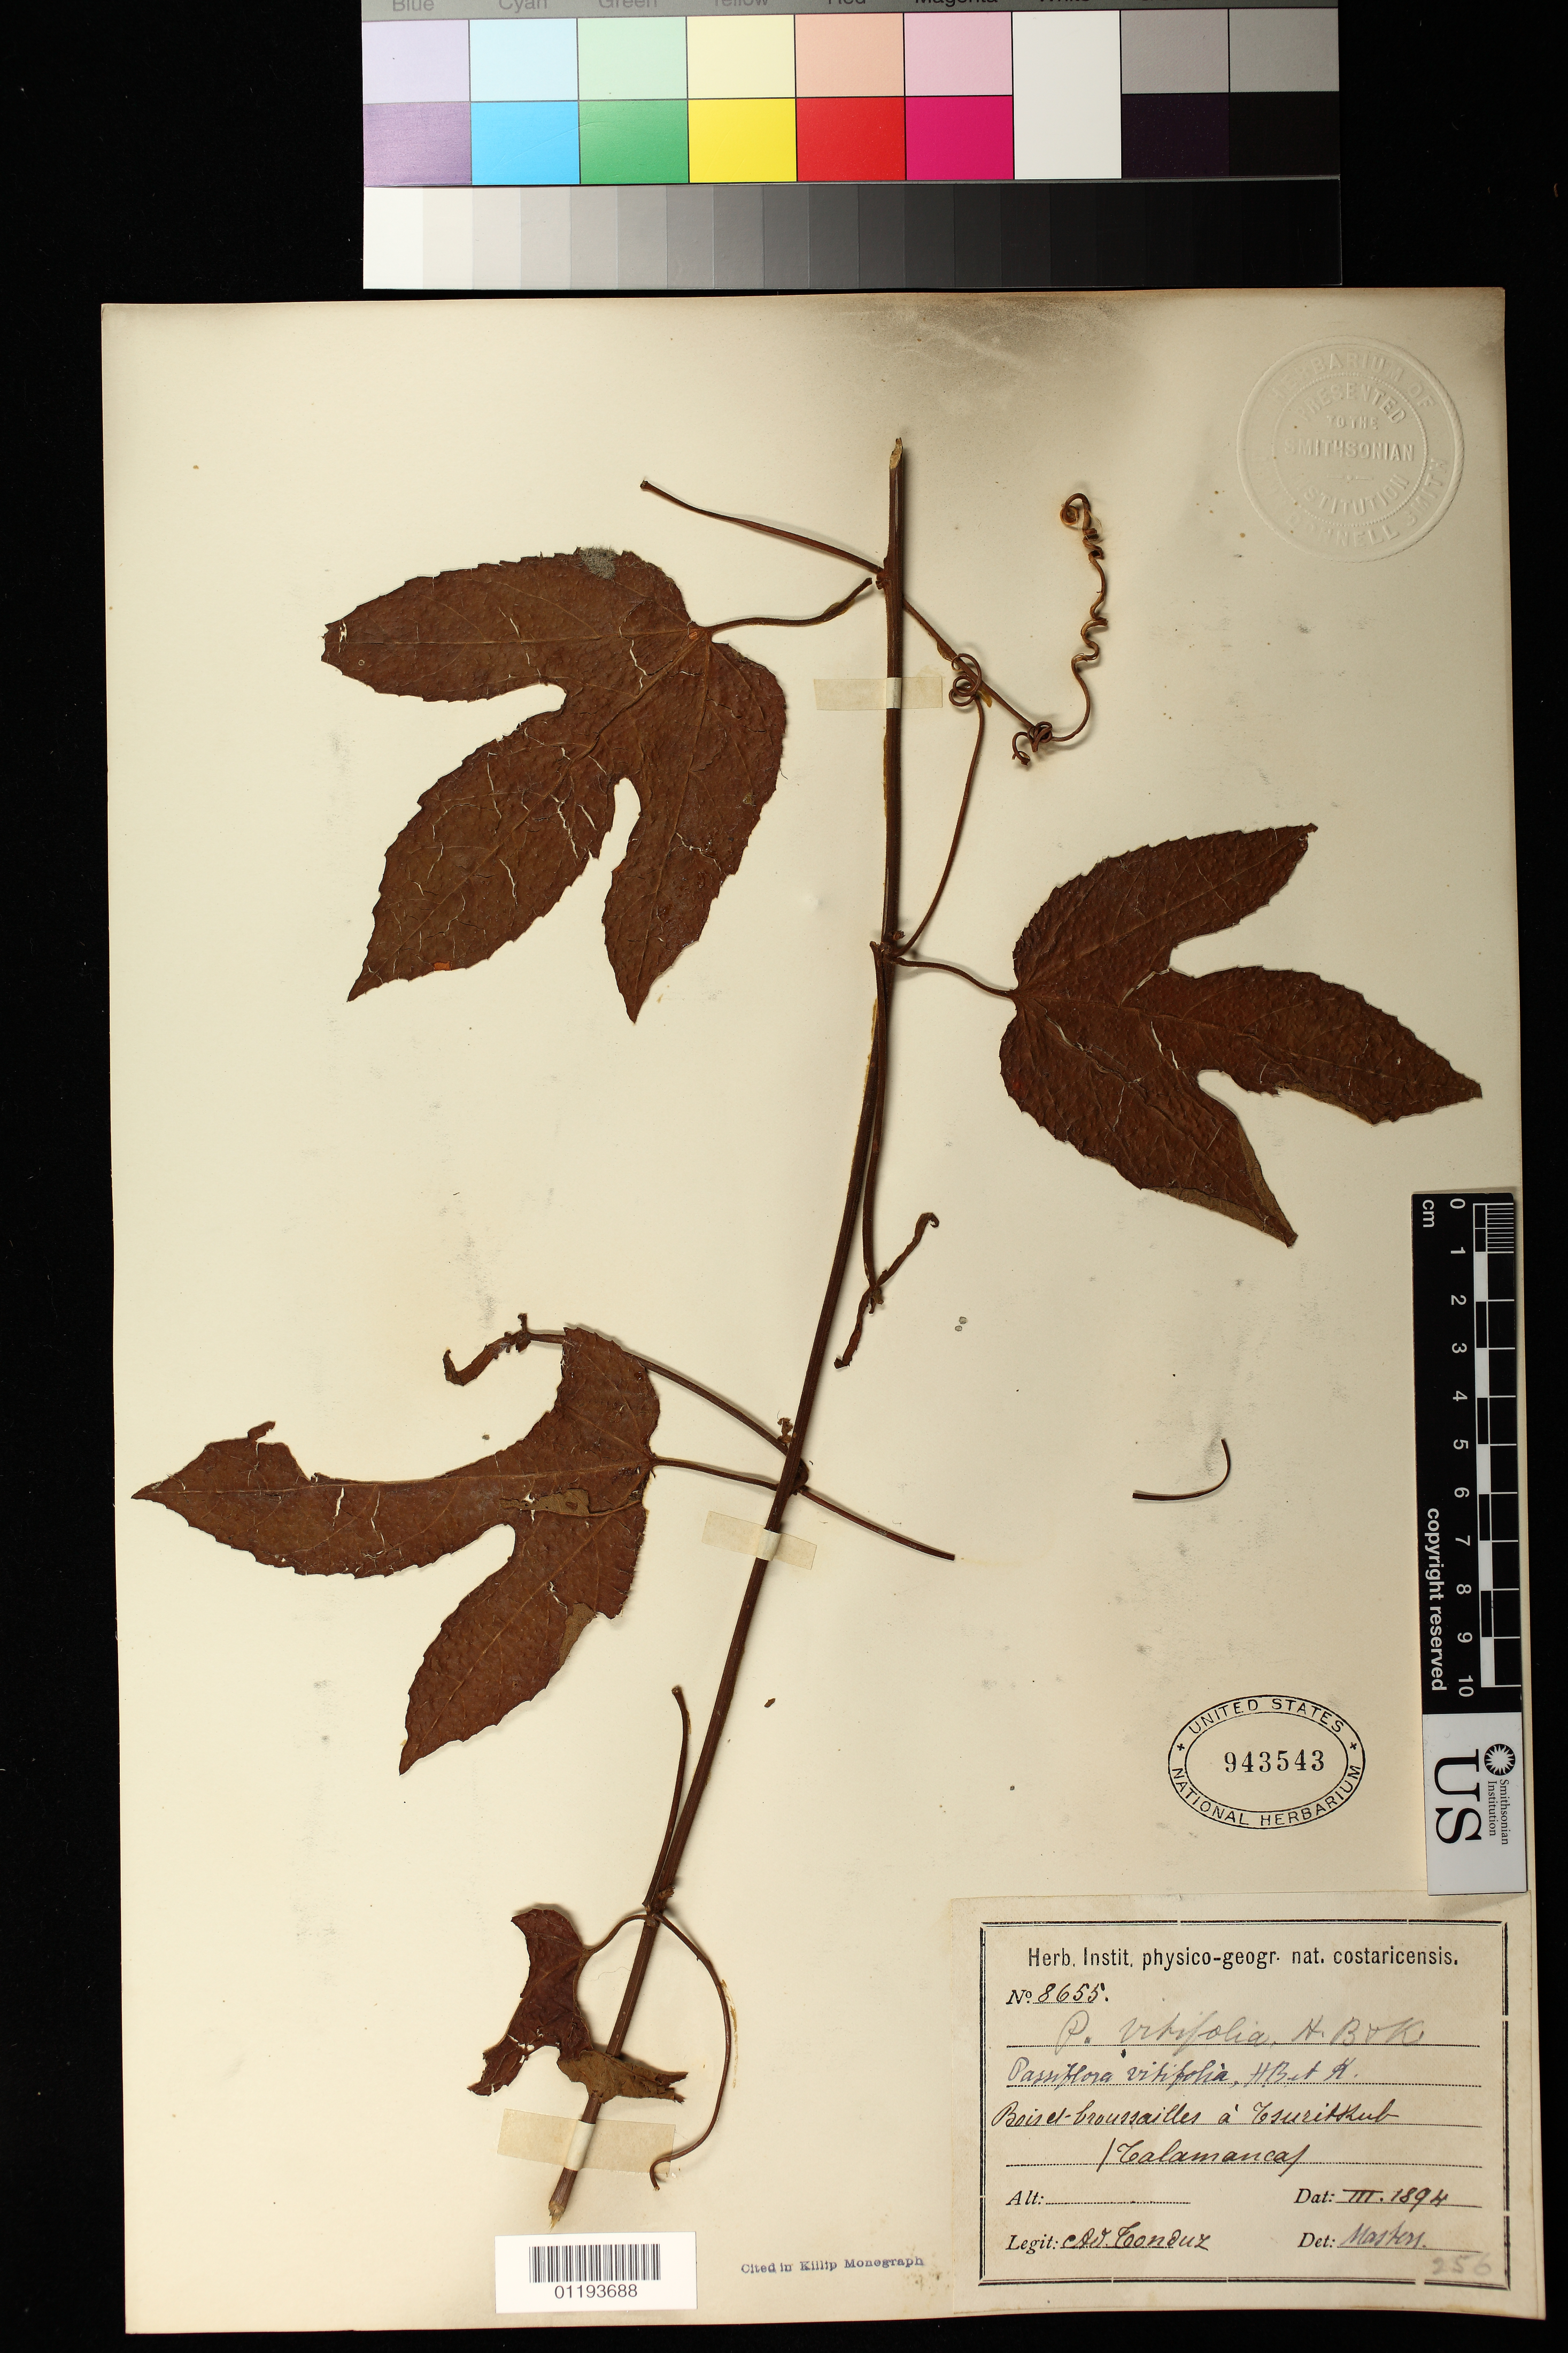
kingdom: Plantae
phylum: Tracheophyta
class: Magnoliopsida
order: Malpighiales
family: Passifloraceae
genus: Passiflora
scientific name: Passiflora vitifolia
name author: Kunth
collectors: A. Tonduz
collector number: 8655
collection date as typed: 1894-03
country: Costa Rica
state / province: Limón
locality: Talamanca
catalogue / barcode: US 943543